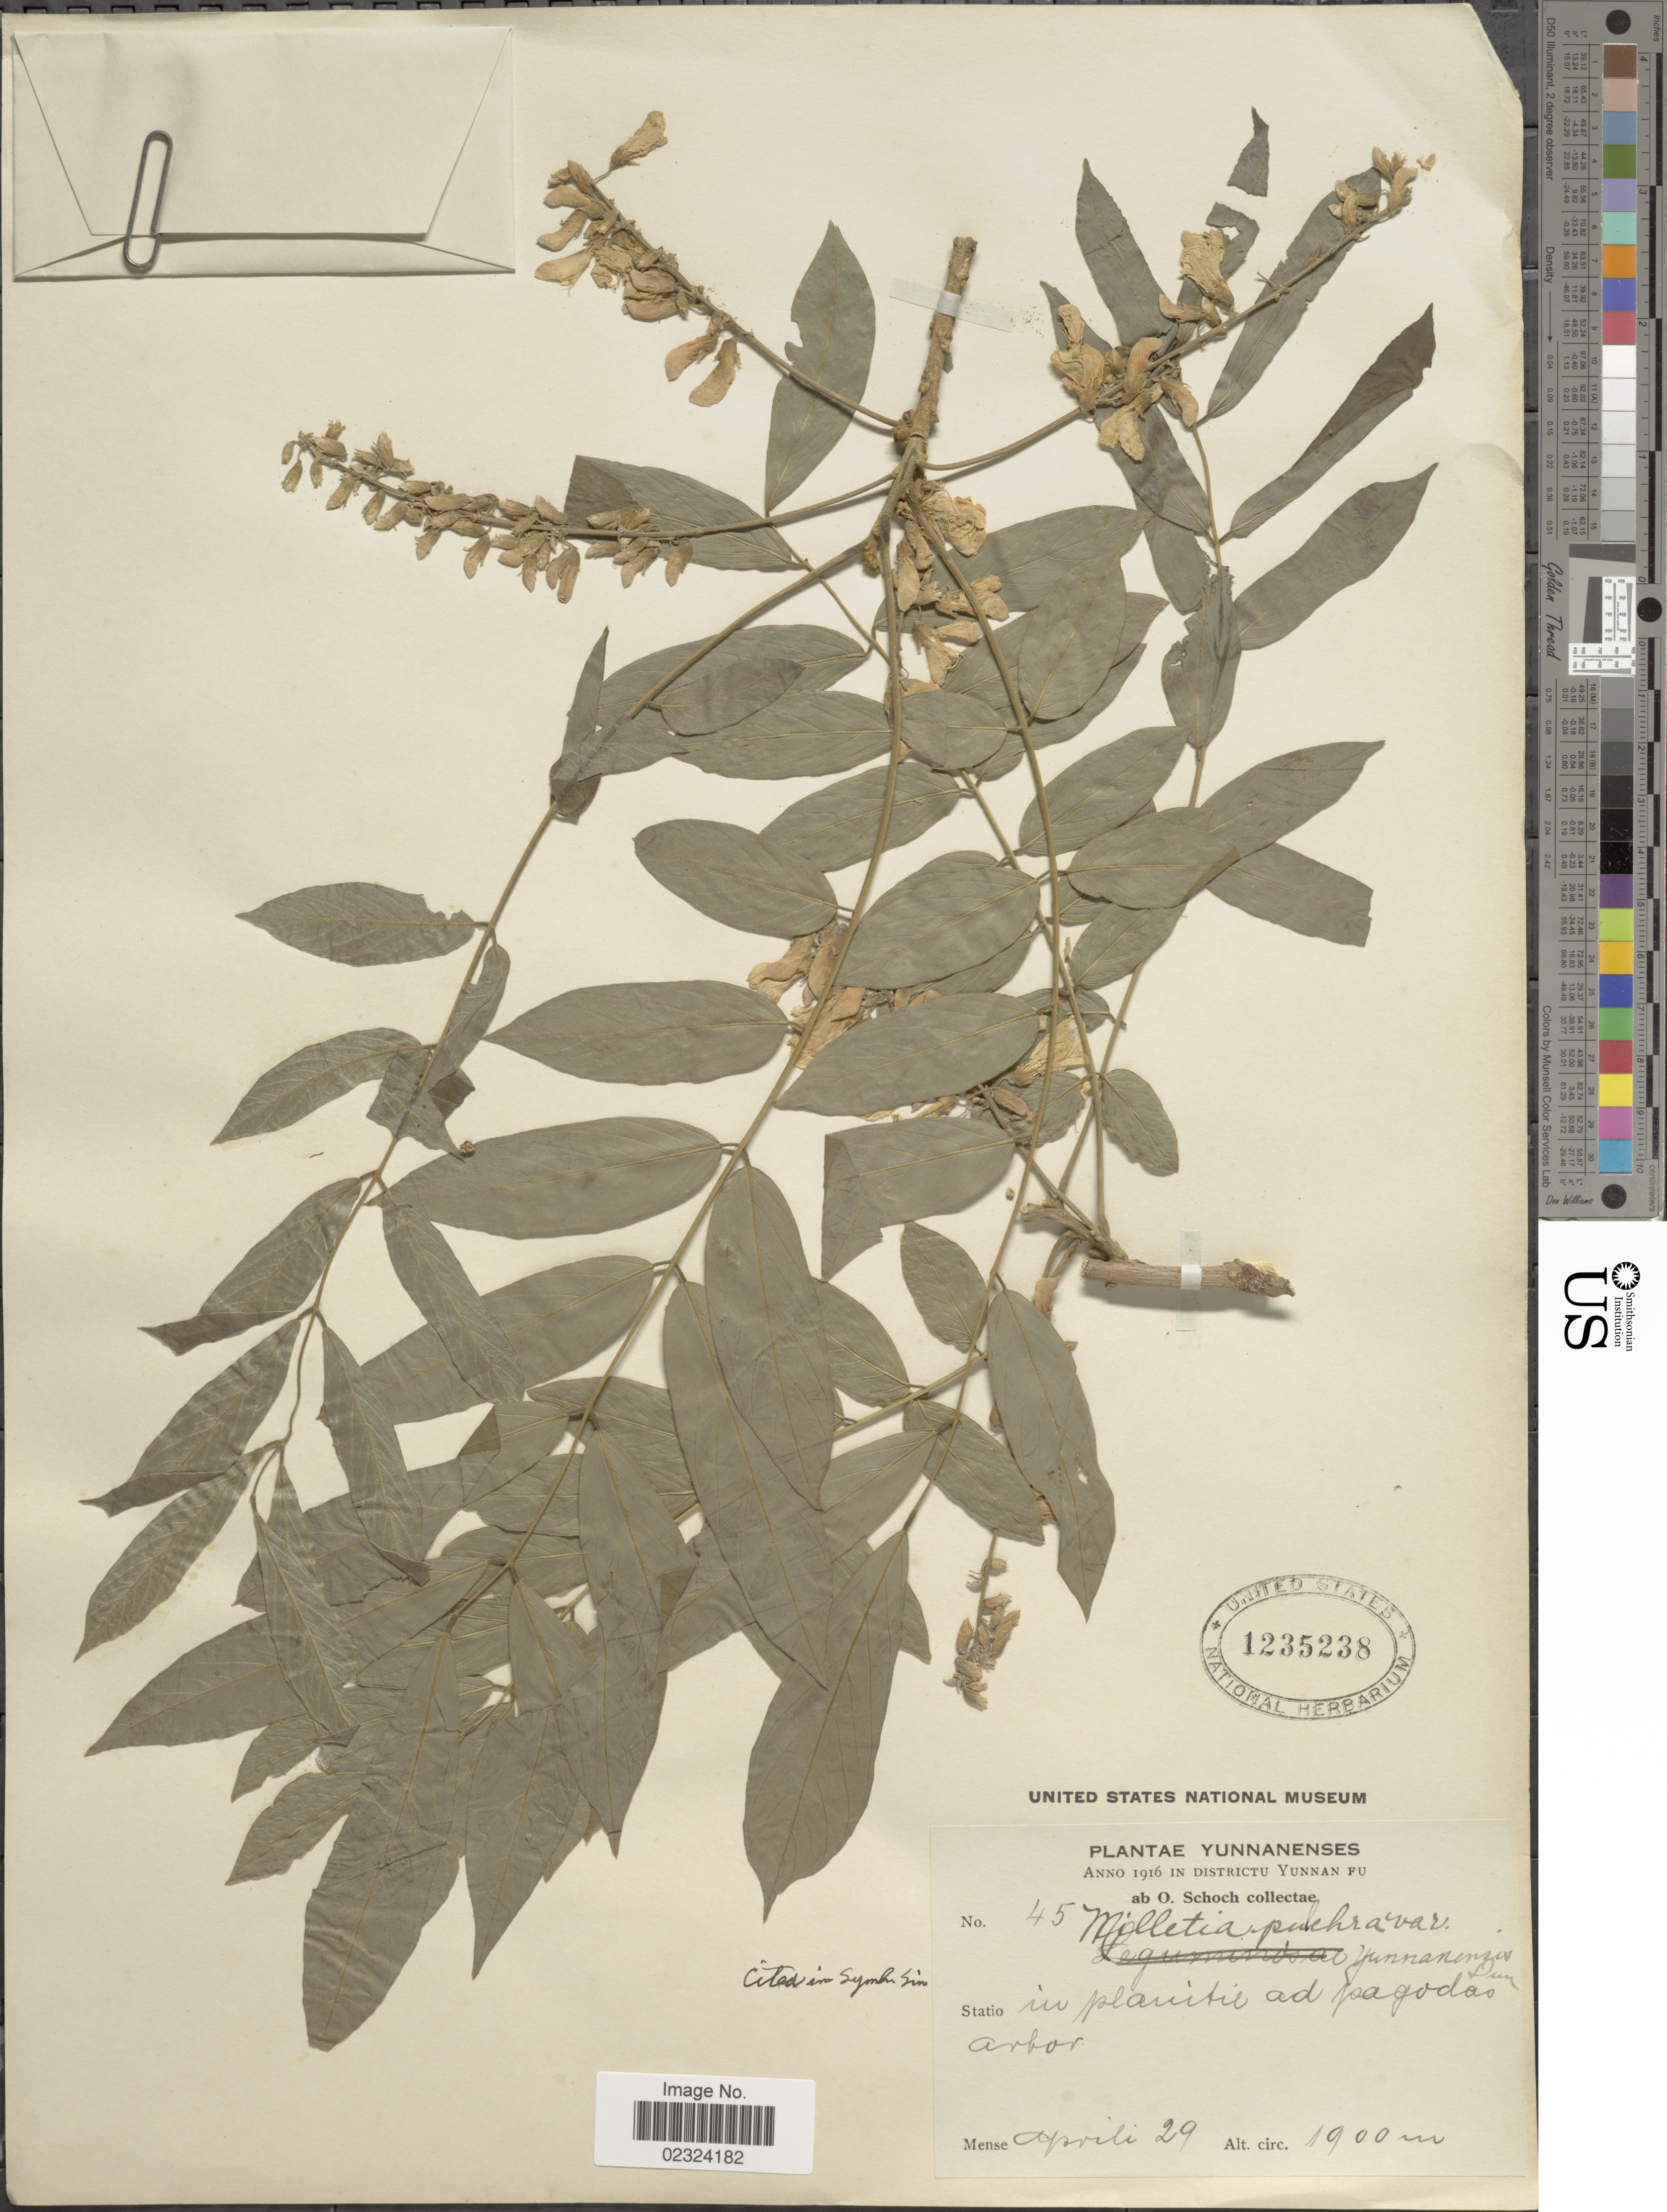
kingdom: Plantae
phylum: Tracheophyta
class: Magnoliopsida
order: Fabales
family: Fabaceae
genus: Millettia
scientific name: Millettia pulchra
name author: (Benth.) Kurz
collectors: O. Schoch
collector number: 45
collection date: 1916-04-29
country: China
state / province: Yunnan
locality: Yunnanenses. In planitie ad pagodas arbor. [interpreted]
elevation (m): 1900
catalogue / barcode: US 1235238